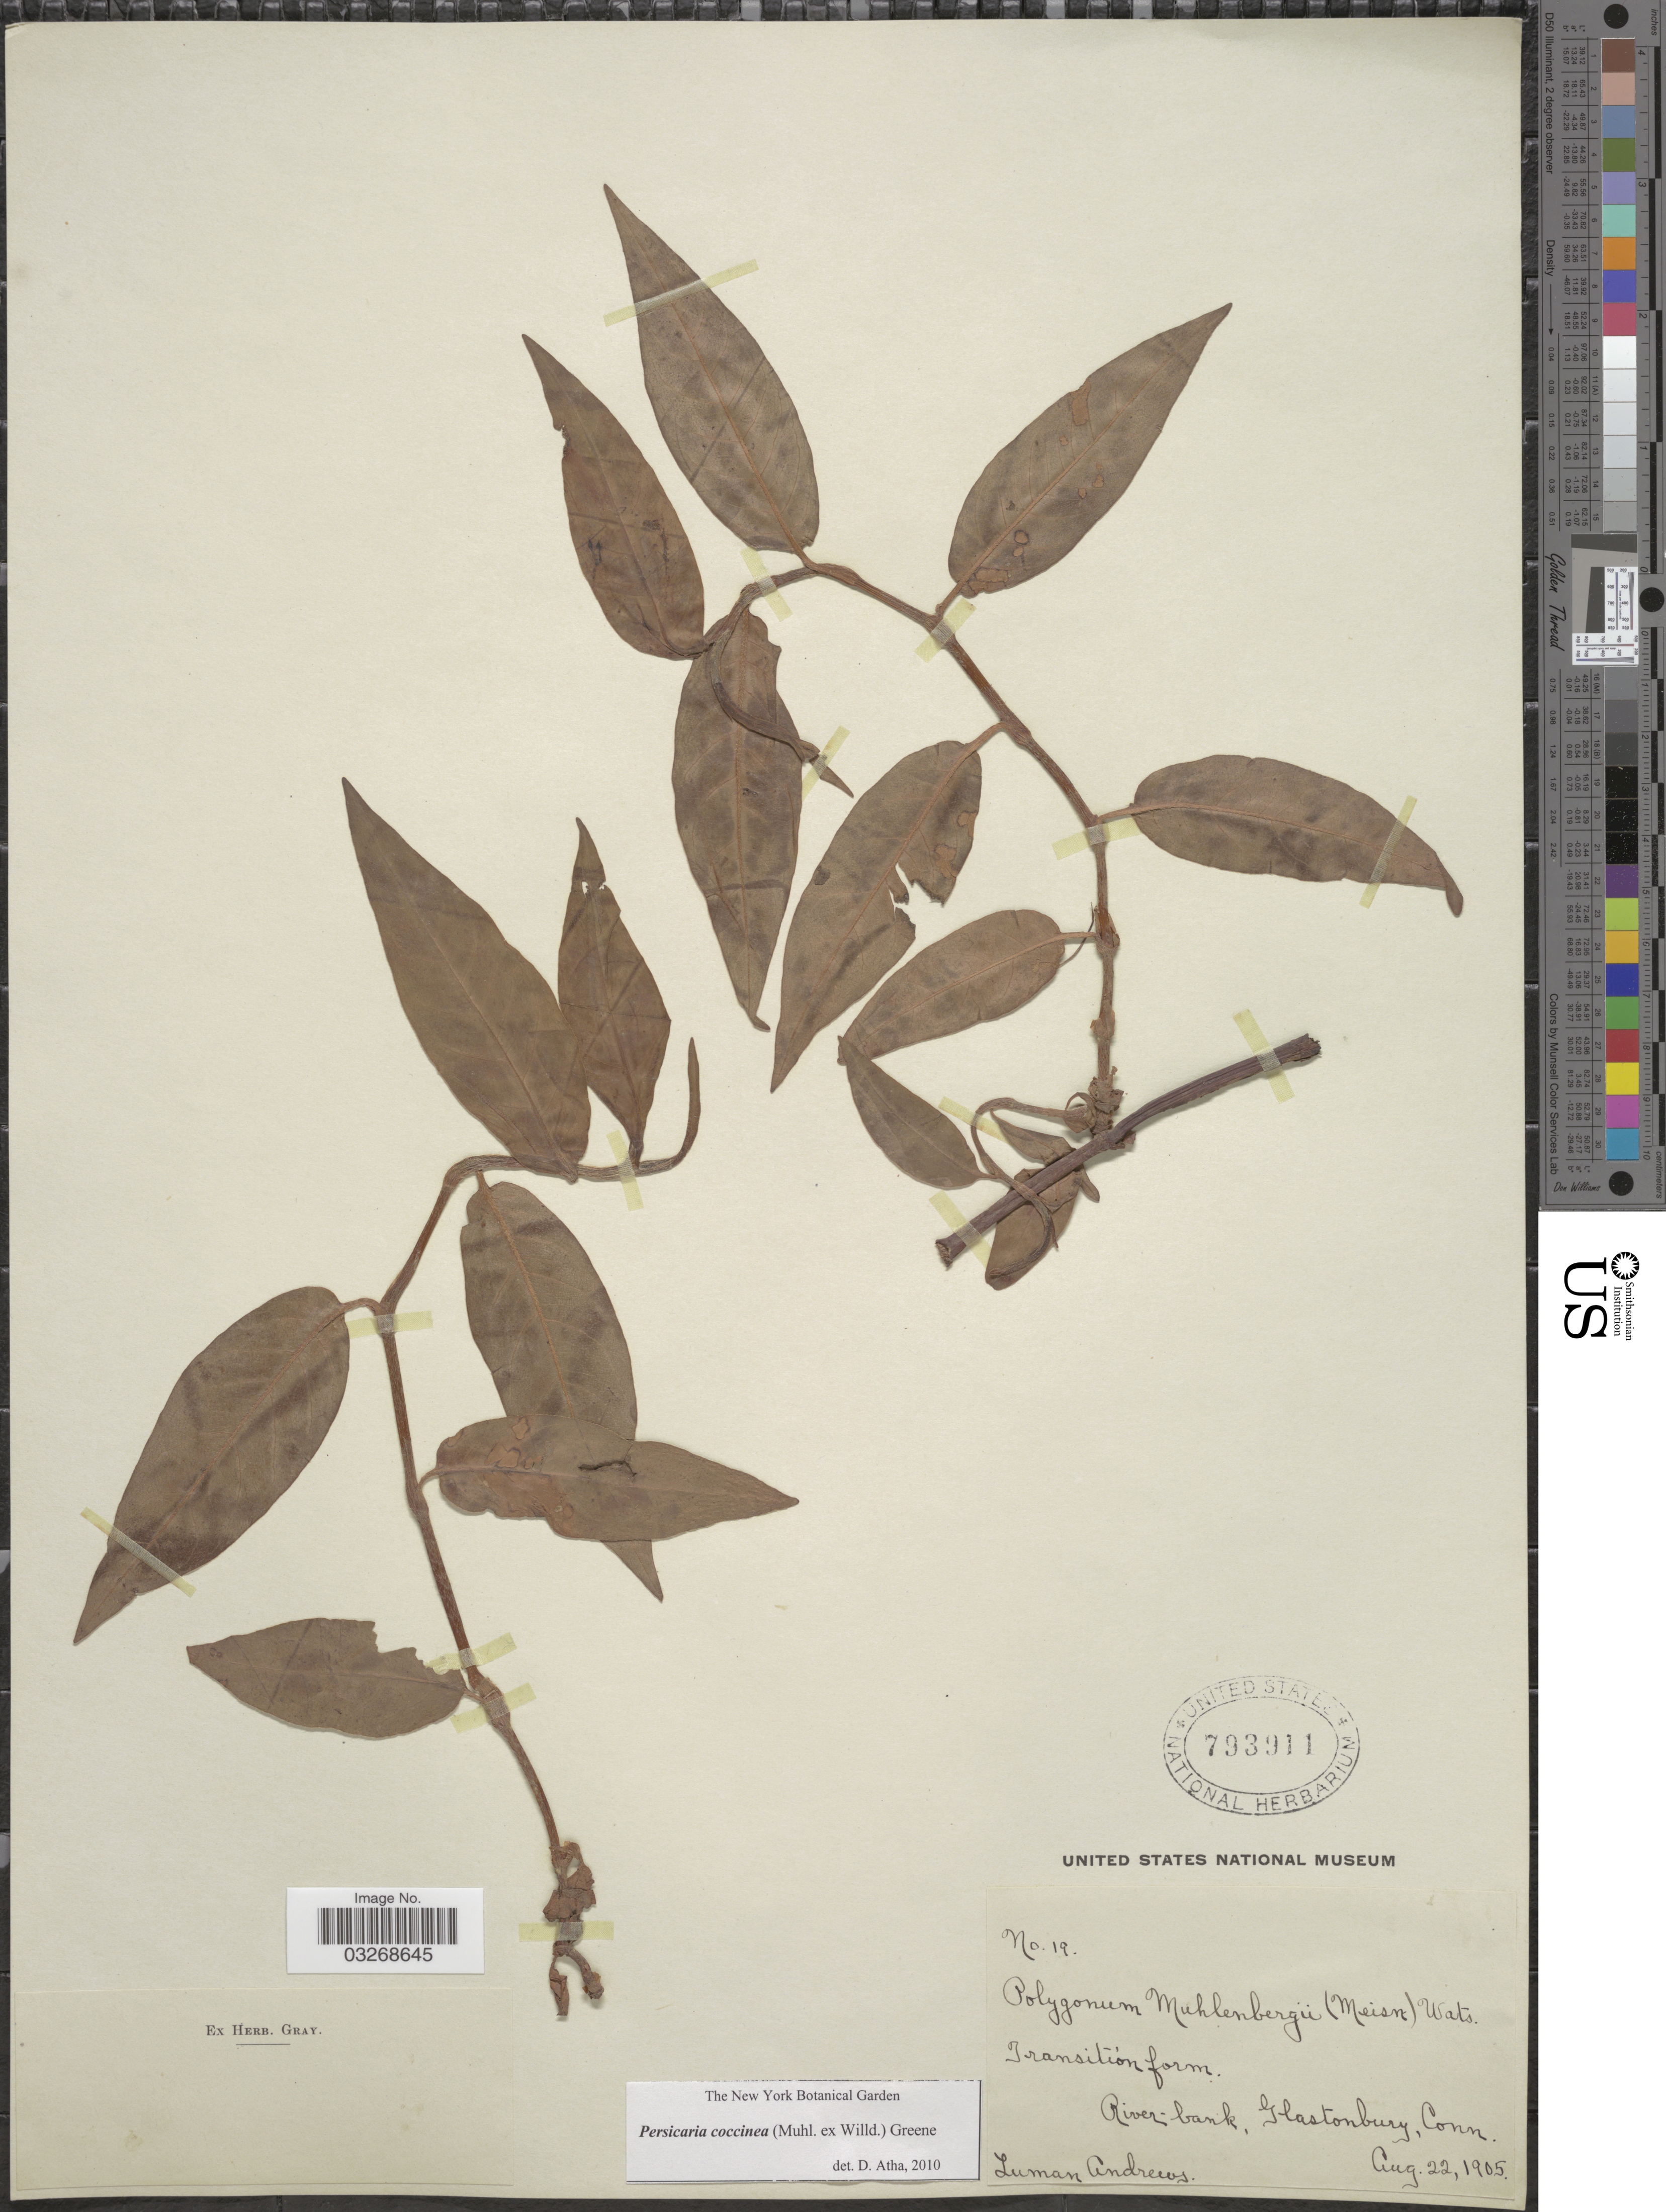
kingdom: Plantae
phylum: Tracheophyta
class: Magnoliopsida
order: Caryophyllales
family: Polygonaceae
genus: Persicaria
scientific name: Persicaria coccinea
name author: (Muhl. ex Willd.) Greene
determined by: Atha, D. E.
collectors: L. Andrews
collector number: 19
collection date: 1905-08-22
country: United States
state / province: Connecticut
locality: River-bank, Glastonbury.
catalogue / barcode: US 793911